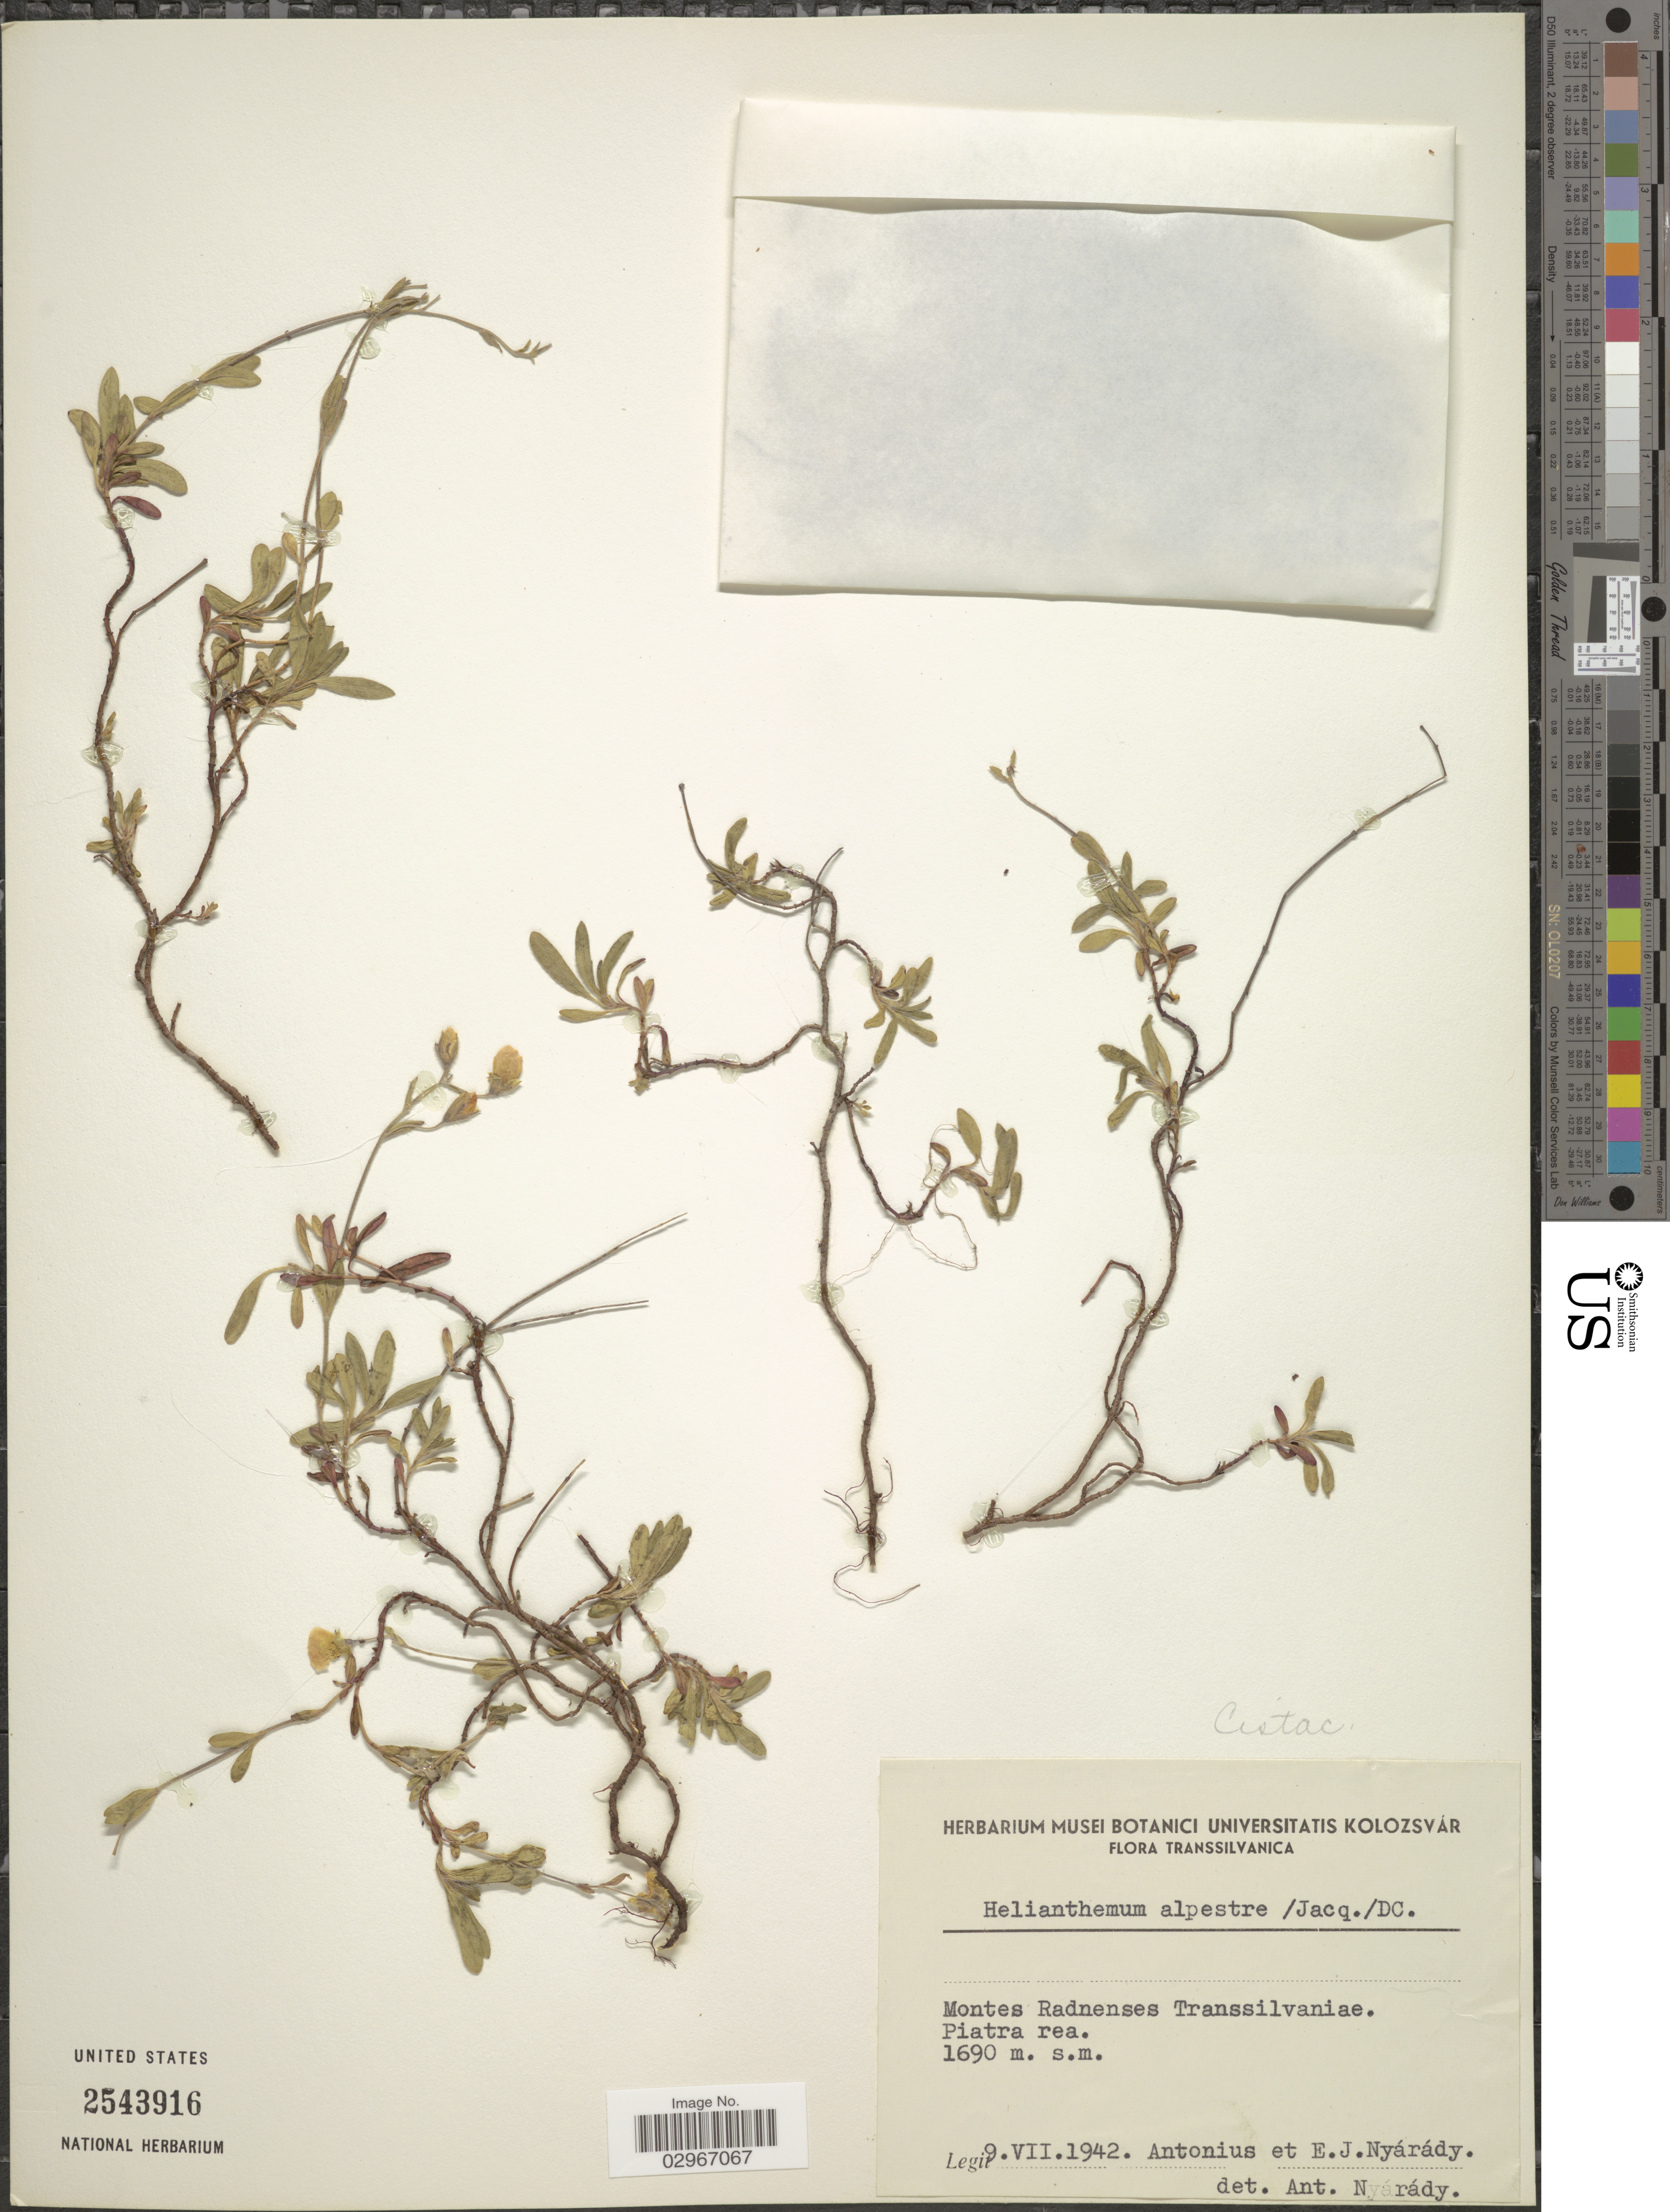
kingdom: Plantae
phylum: Tracheophyta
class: Magnoliopsida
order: Malvales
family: Cistaceae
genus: Helianthemum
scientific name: Helianthemum alpestre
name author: (Jacq.) DC.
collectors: Antonius & E. Nyárády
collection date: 1942-07-09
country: Romania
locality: Transsilvanica. Montes Radnenses Transsilvaniae. Piatra rea.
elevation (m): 1690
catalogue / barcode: US 2543916